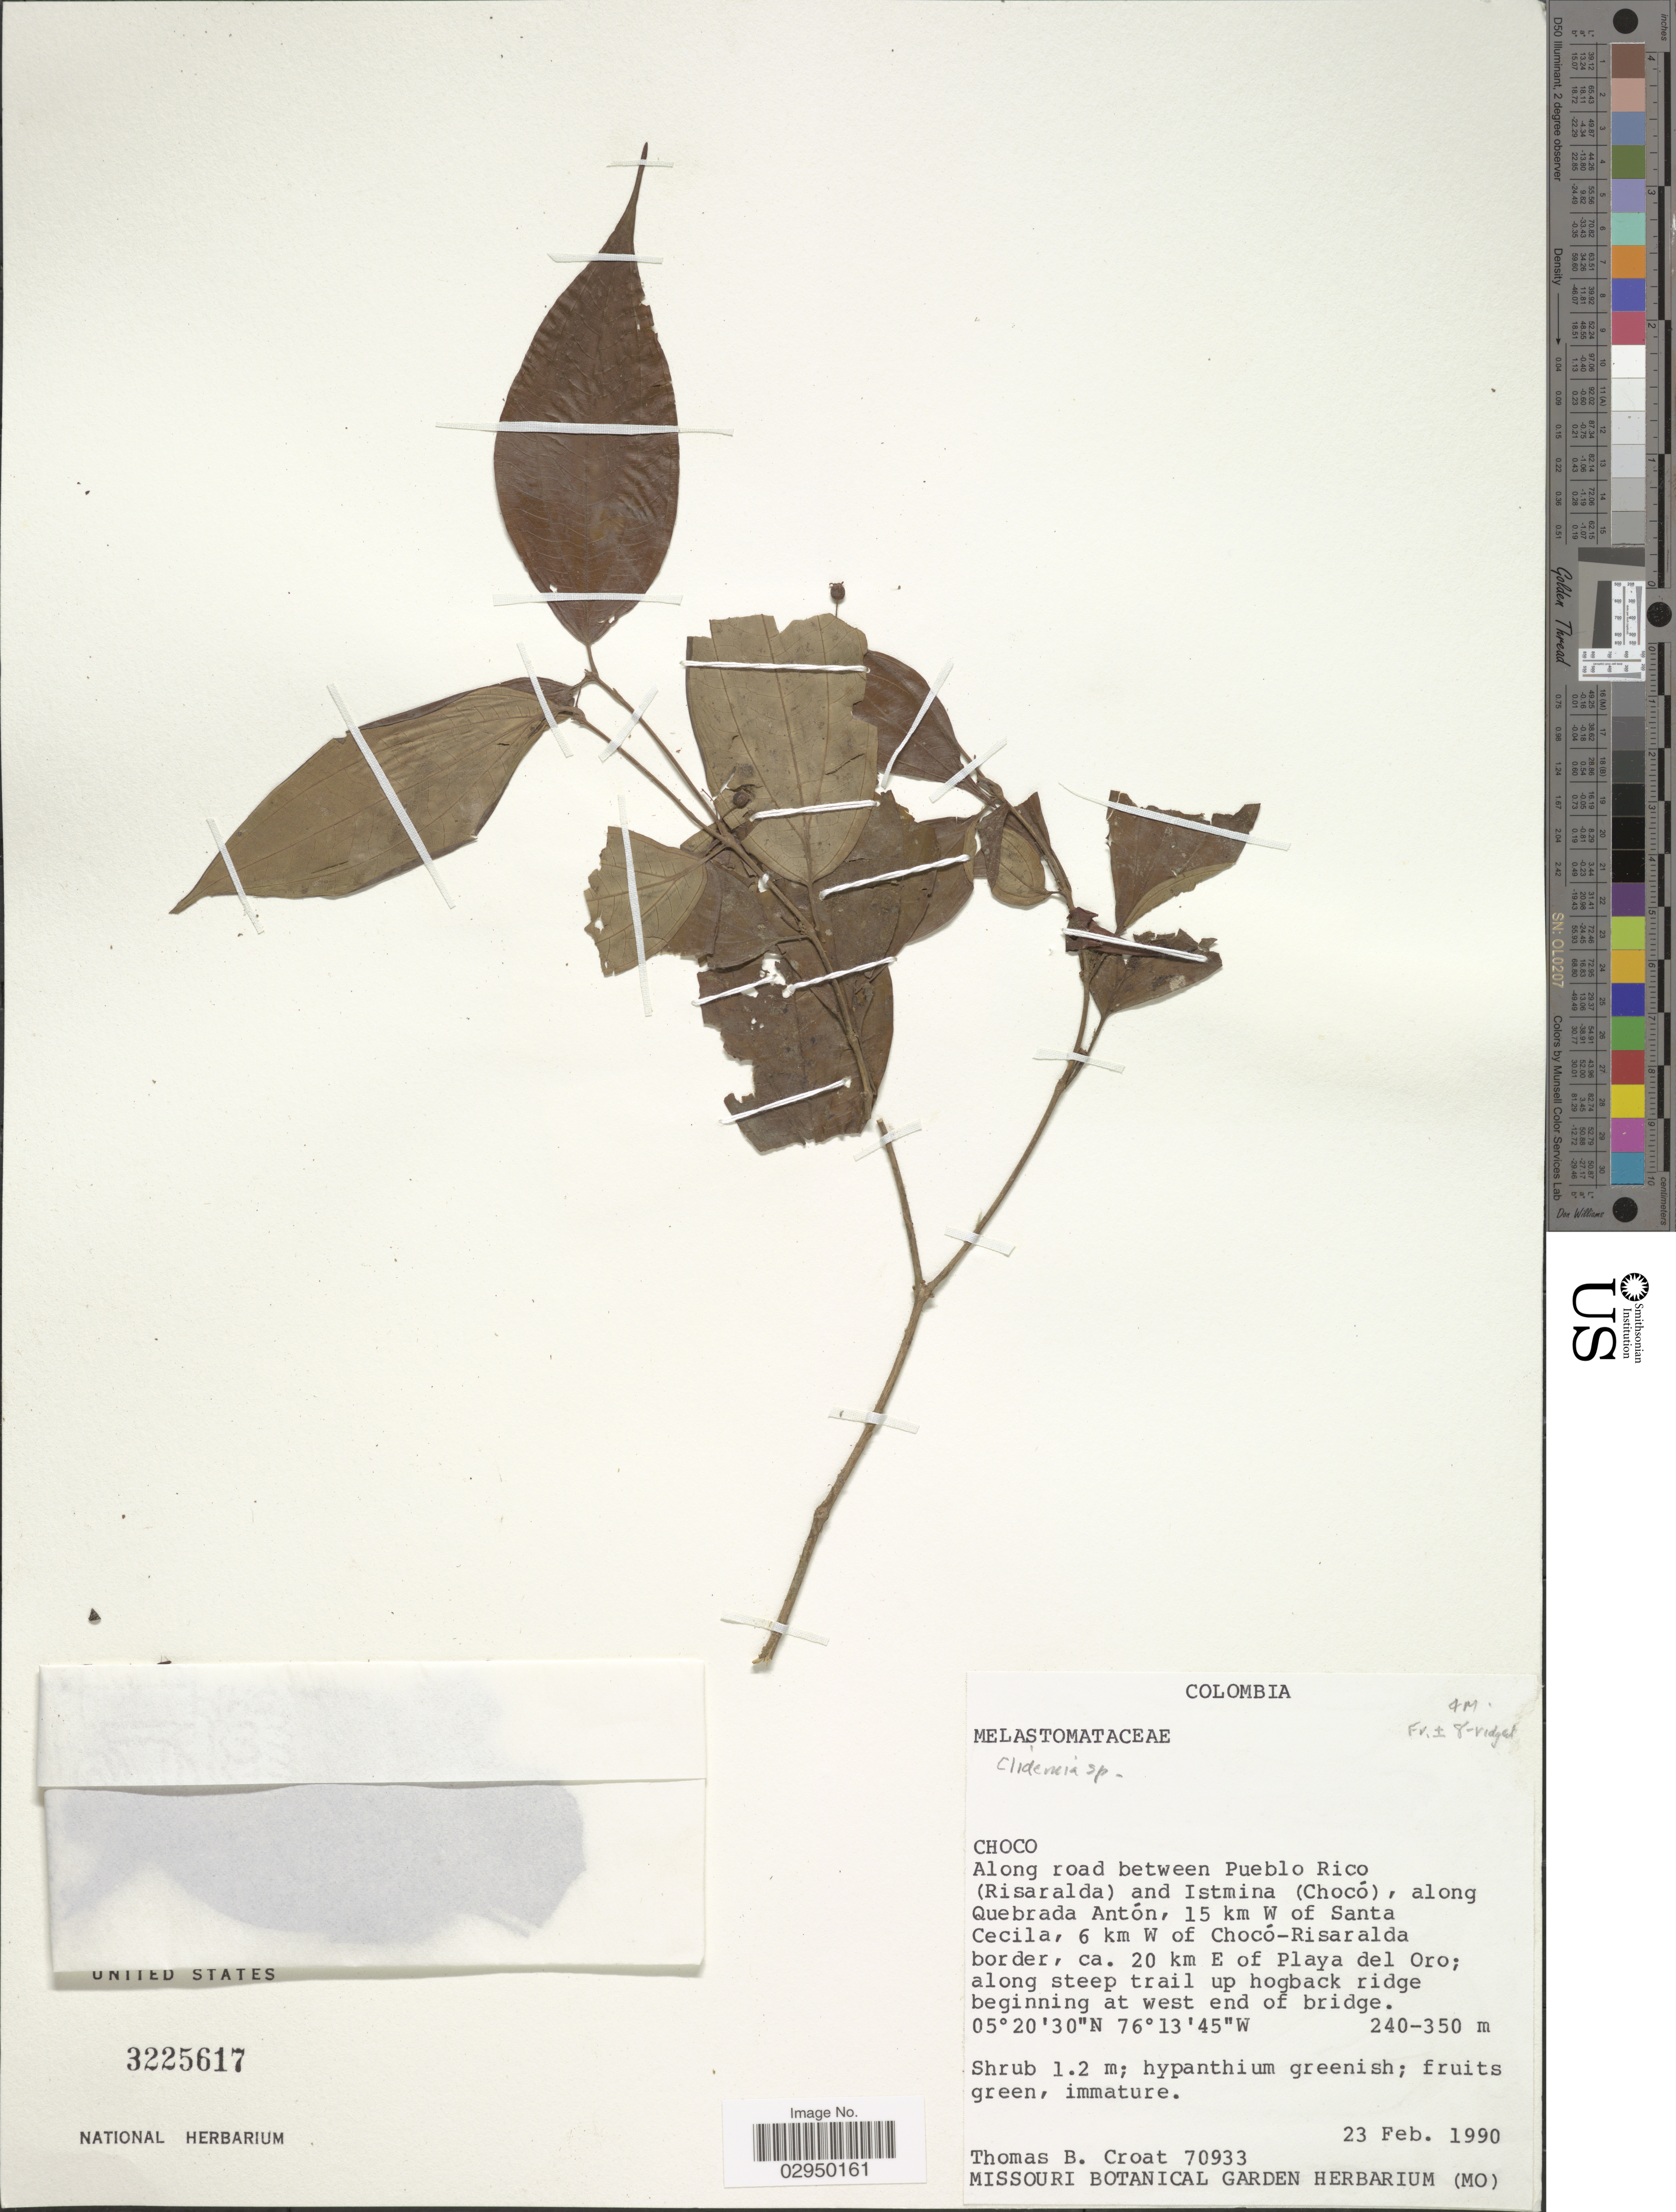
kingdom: Plantae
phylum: Tracheophyta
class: Magnoliopsida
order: Myrtales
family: Melastomataceae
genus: Clidemia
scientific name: Clidemia sp.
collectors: T. B. Croat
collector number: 70933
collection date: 1990-02-23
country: Colombia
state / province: Chocó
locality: Along road between Pueblo Rico (Risaralda) and Istmina (Chocó), along Quebrada Antón, 15 km W of Santa Cecila, 6 km W of Chocó-Risaralda border, ca. 20 km E of Playa del Oro; along steep trail up hogback ridge beginning at west end of bridge.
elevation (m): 240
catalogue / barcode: US 3225617